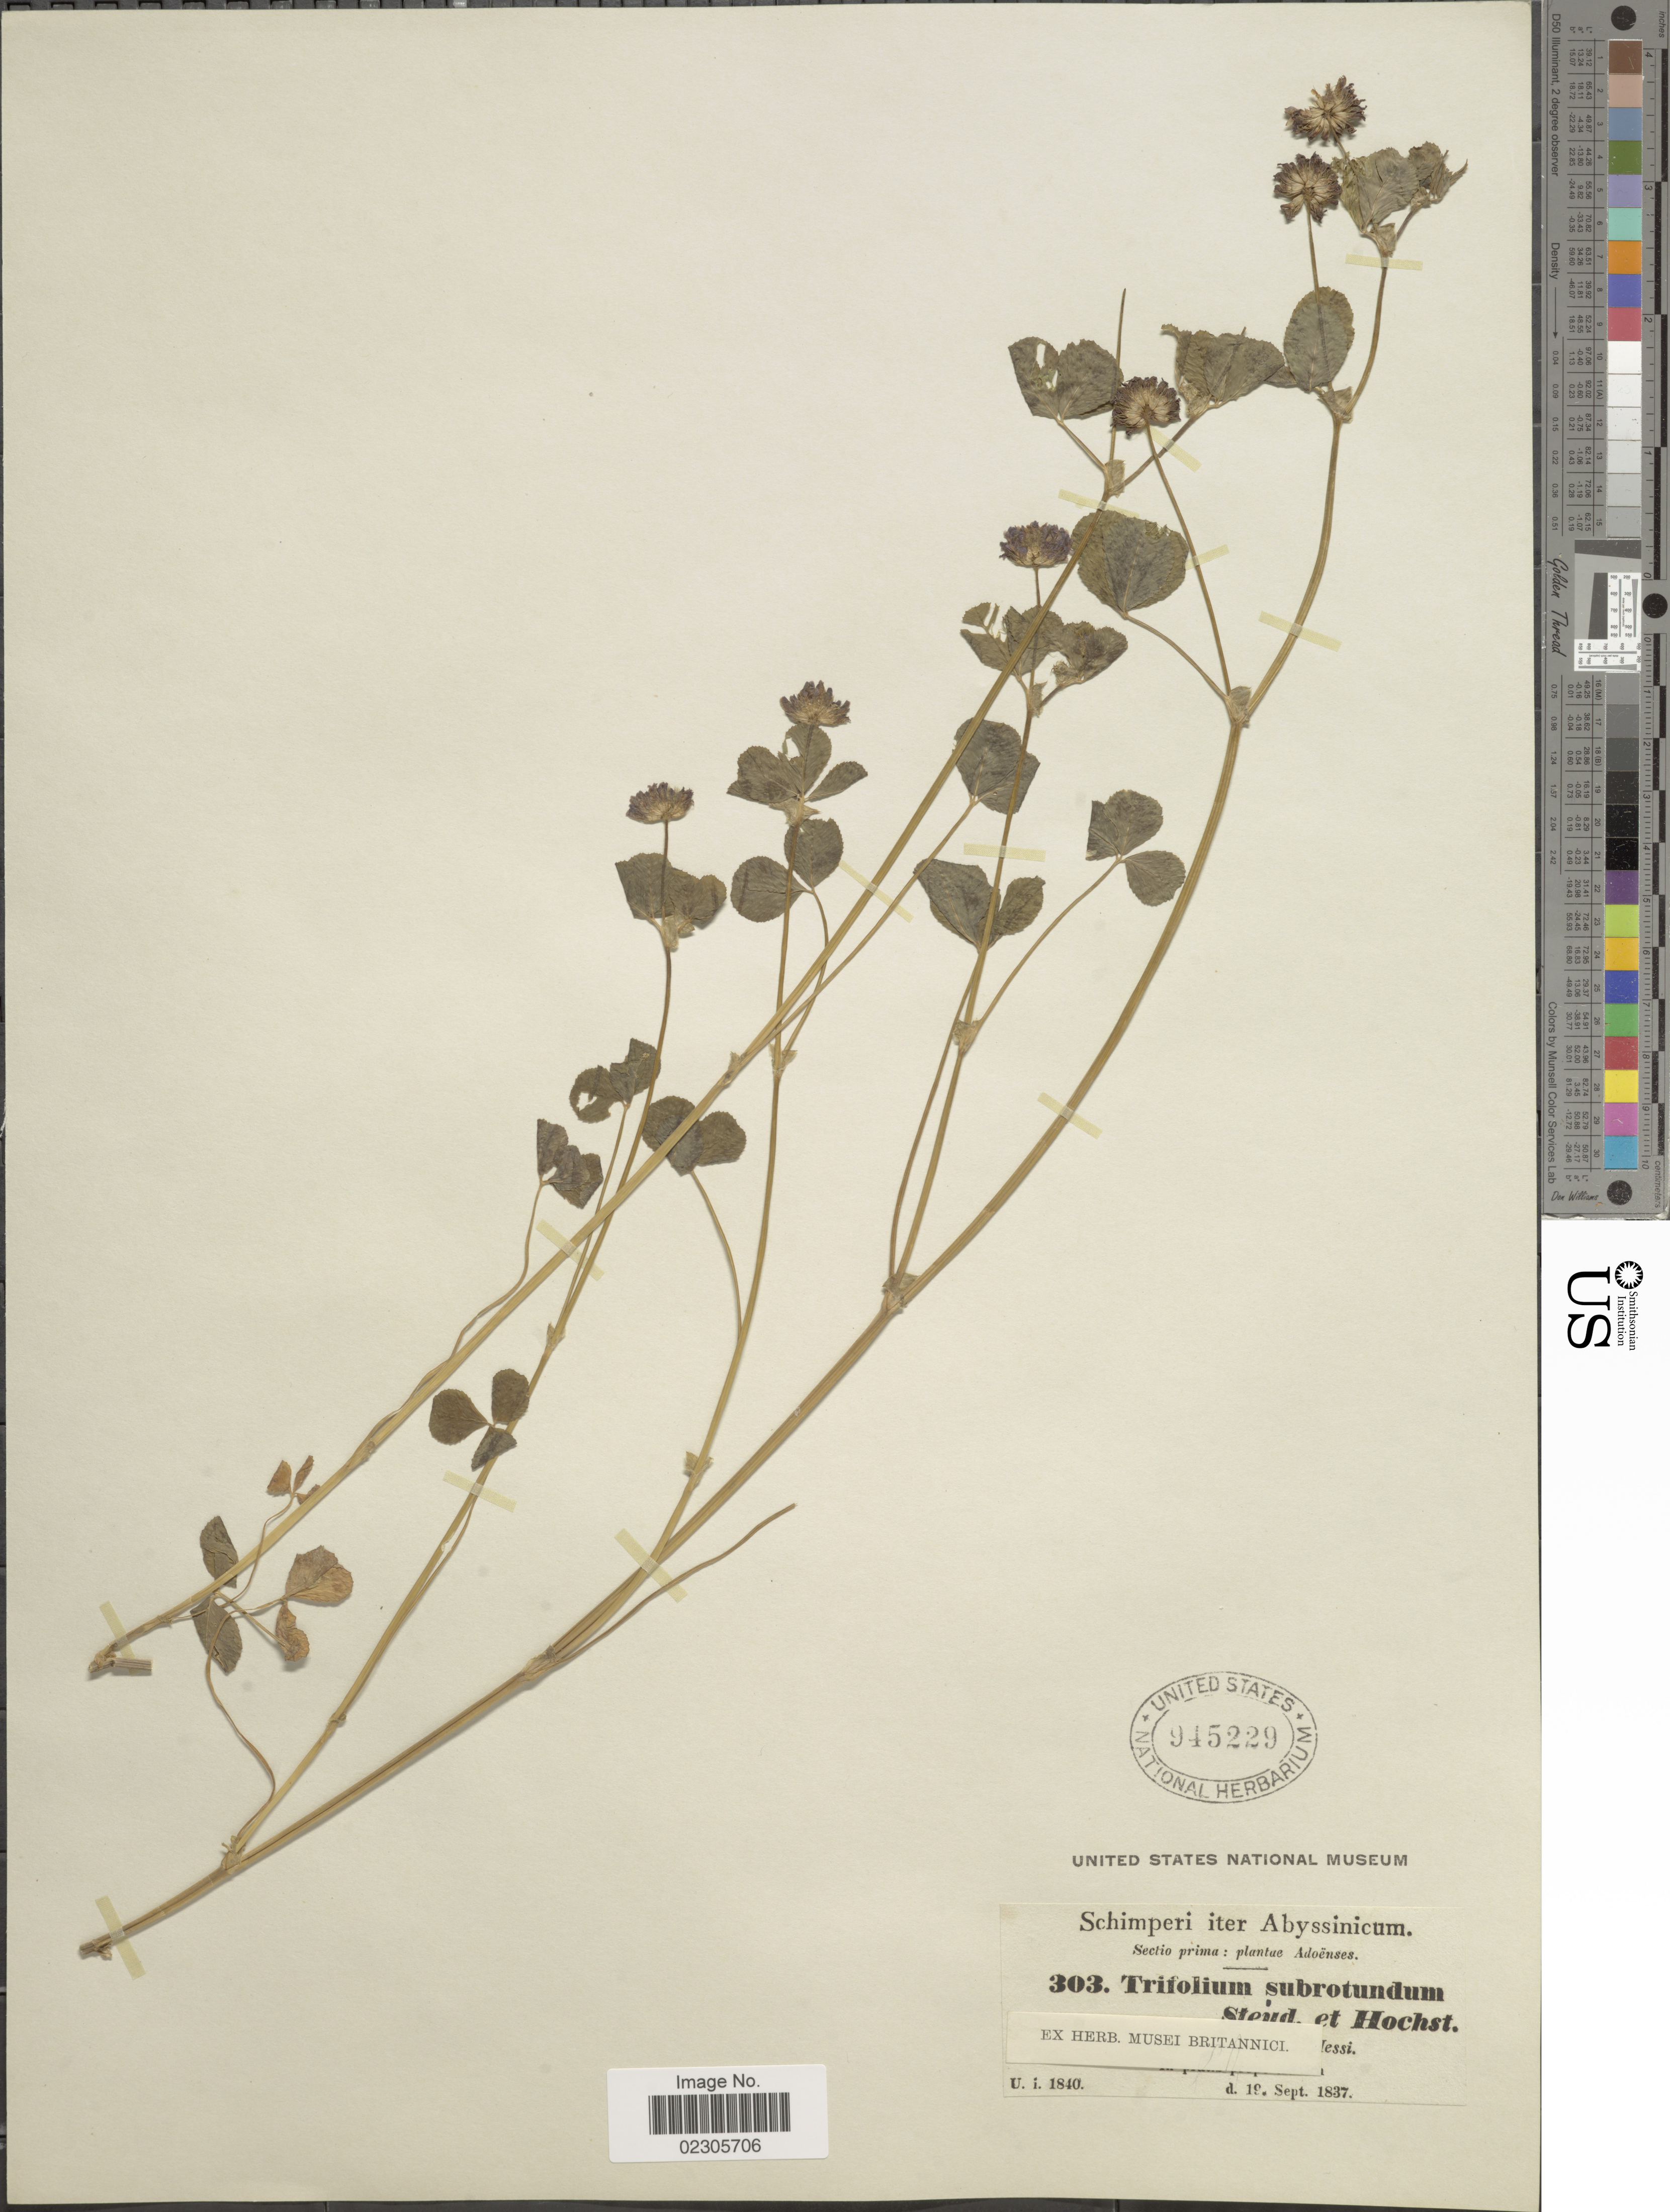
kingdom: Plantae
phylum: Tracheophyta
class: Magnoliopsida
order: Fabales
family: Fabaceae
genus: Trifolium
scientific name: Trifolium subrotundum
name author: Steud. & Hochst.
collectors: -. Schimper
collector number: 1840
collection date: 1837-09-19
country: Eritrea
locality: Abyssinicum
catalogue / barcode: US 945229